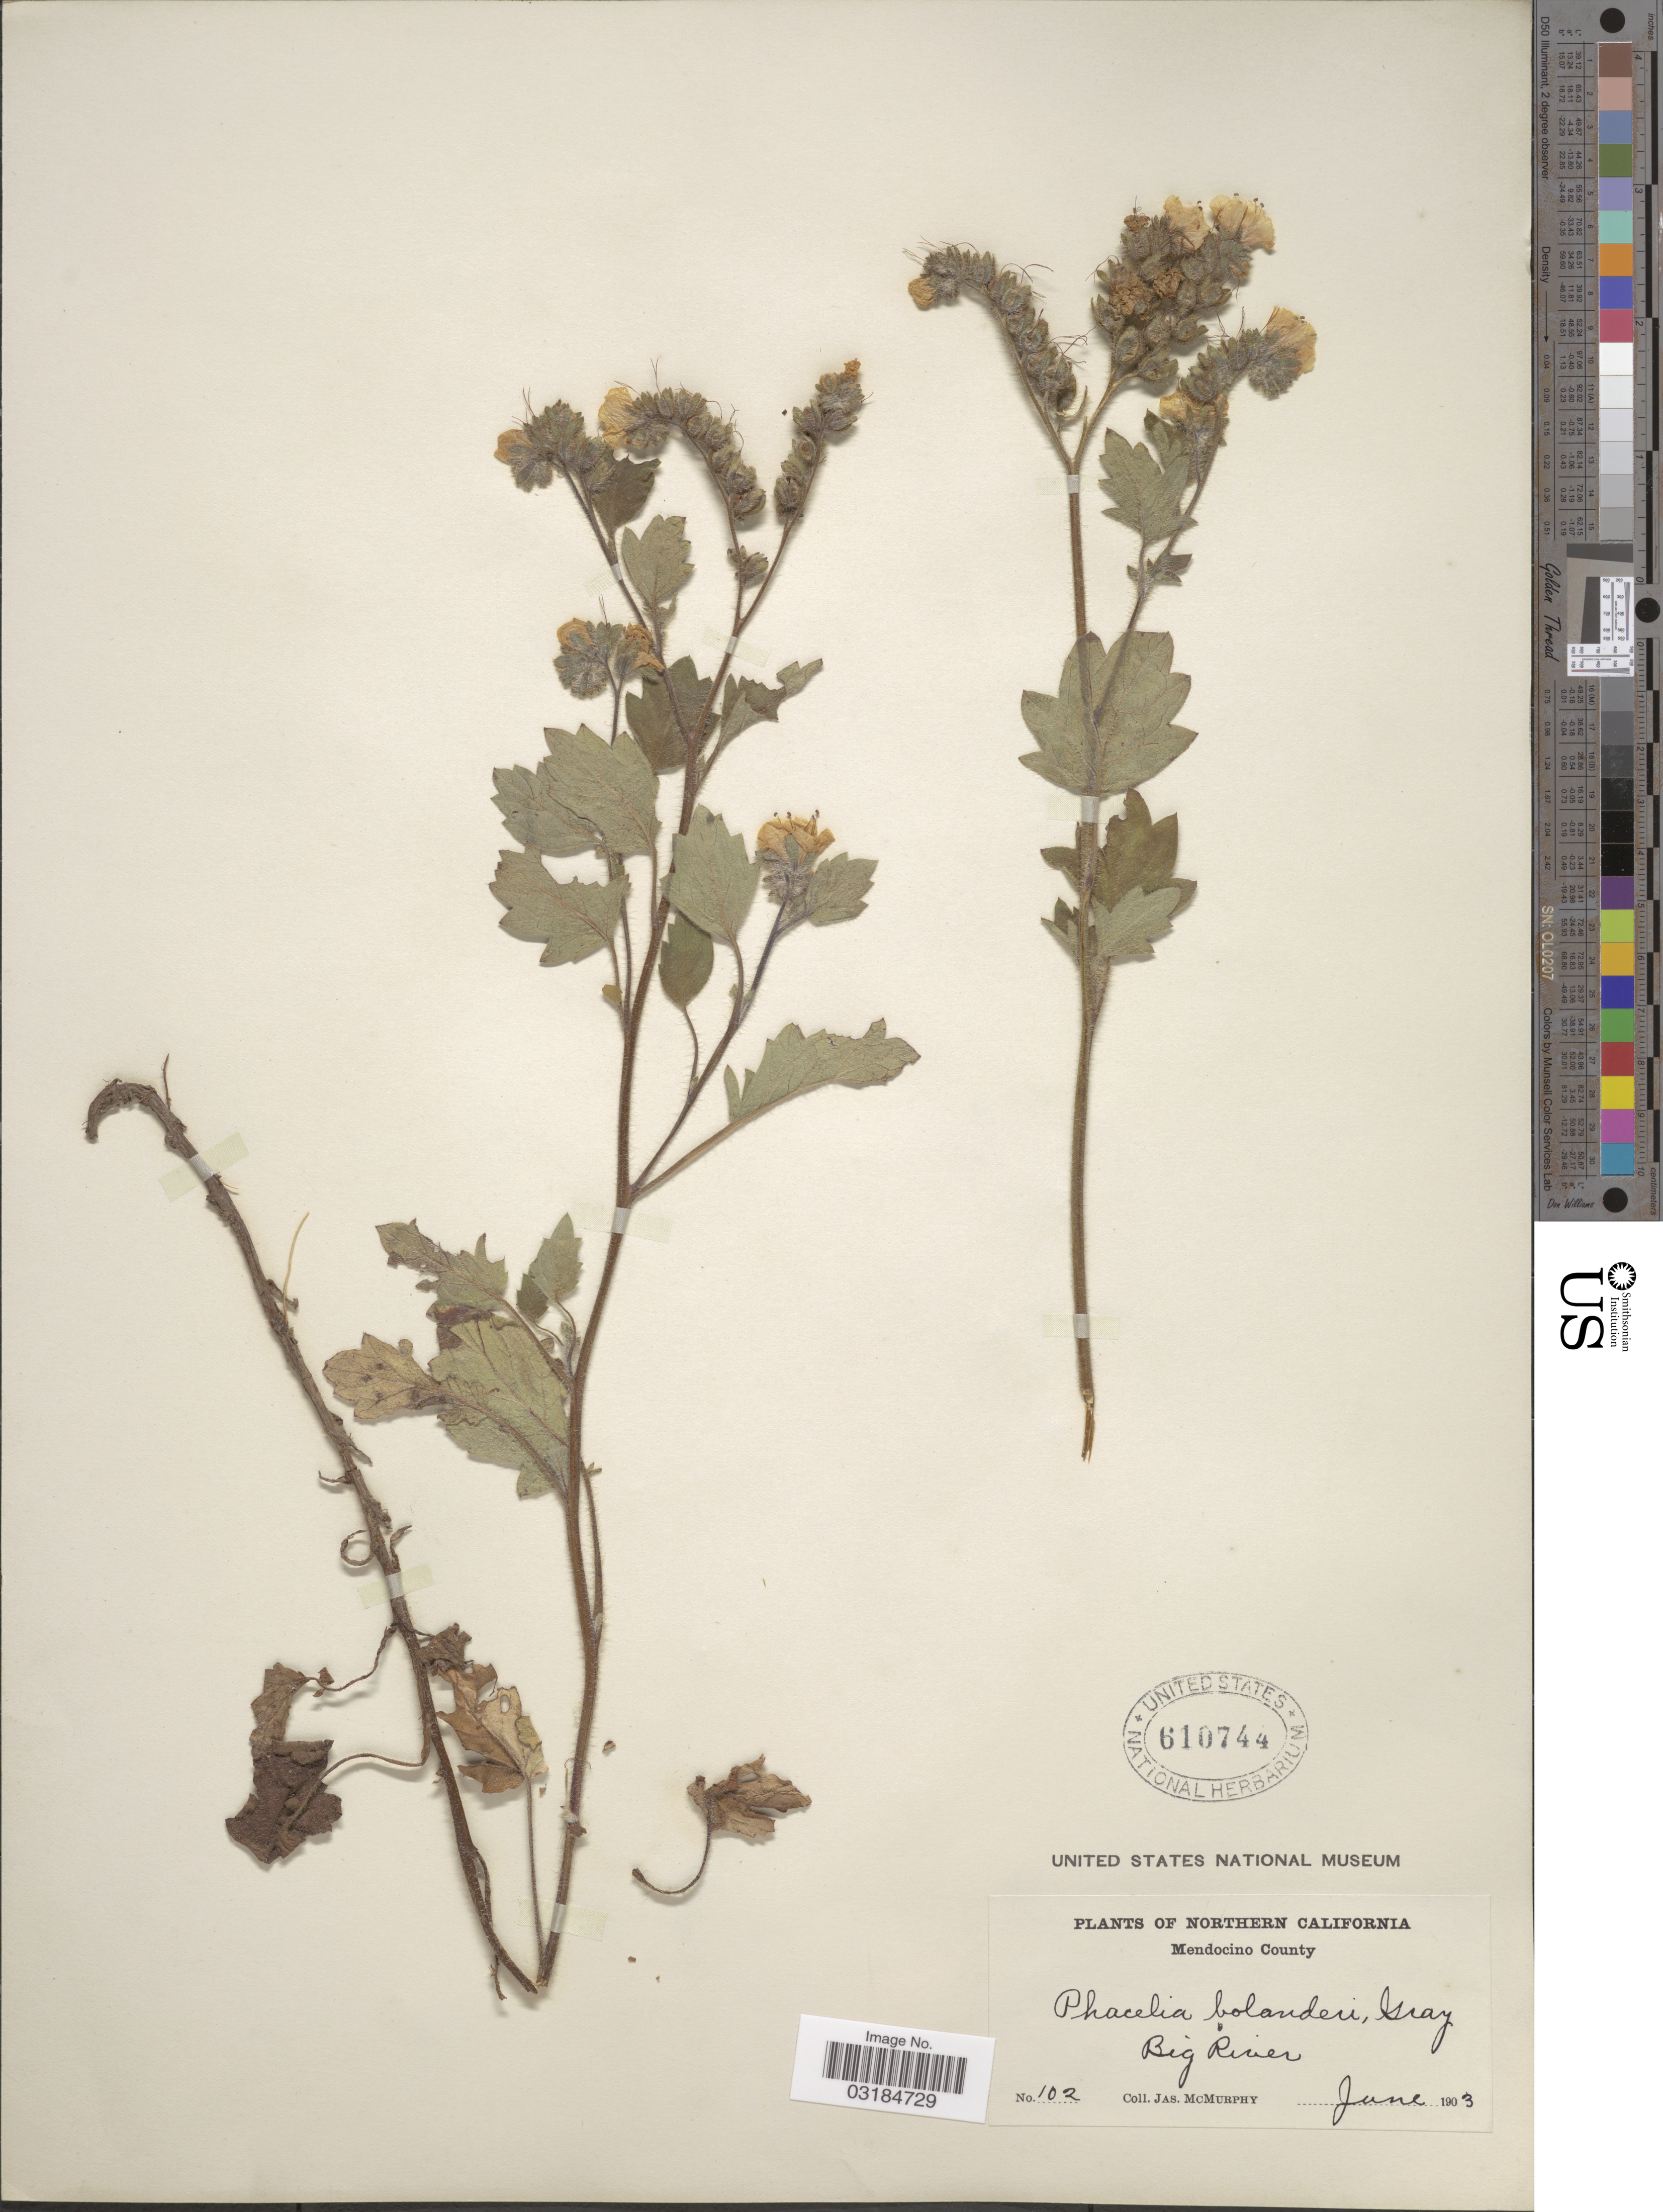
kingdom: Plantae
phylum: Tracheophyta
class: Magnoliopsida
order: Boraginales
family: Hydrophyllaceae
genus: Phacelia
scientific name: Phacelia bolanderi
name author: A. Gray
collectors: J. McMurphy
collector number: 102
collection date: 1903-06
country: United States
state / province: California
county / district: Mendocino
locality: Northern California, Mendocino County, Big River.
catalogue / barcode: US 610744